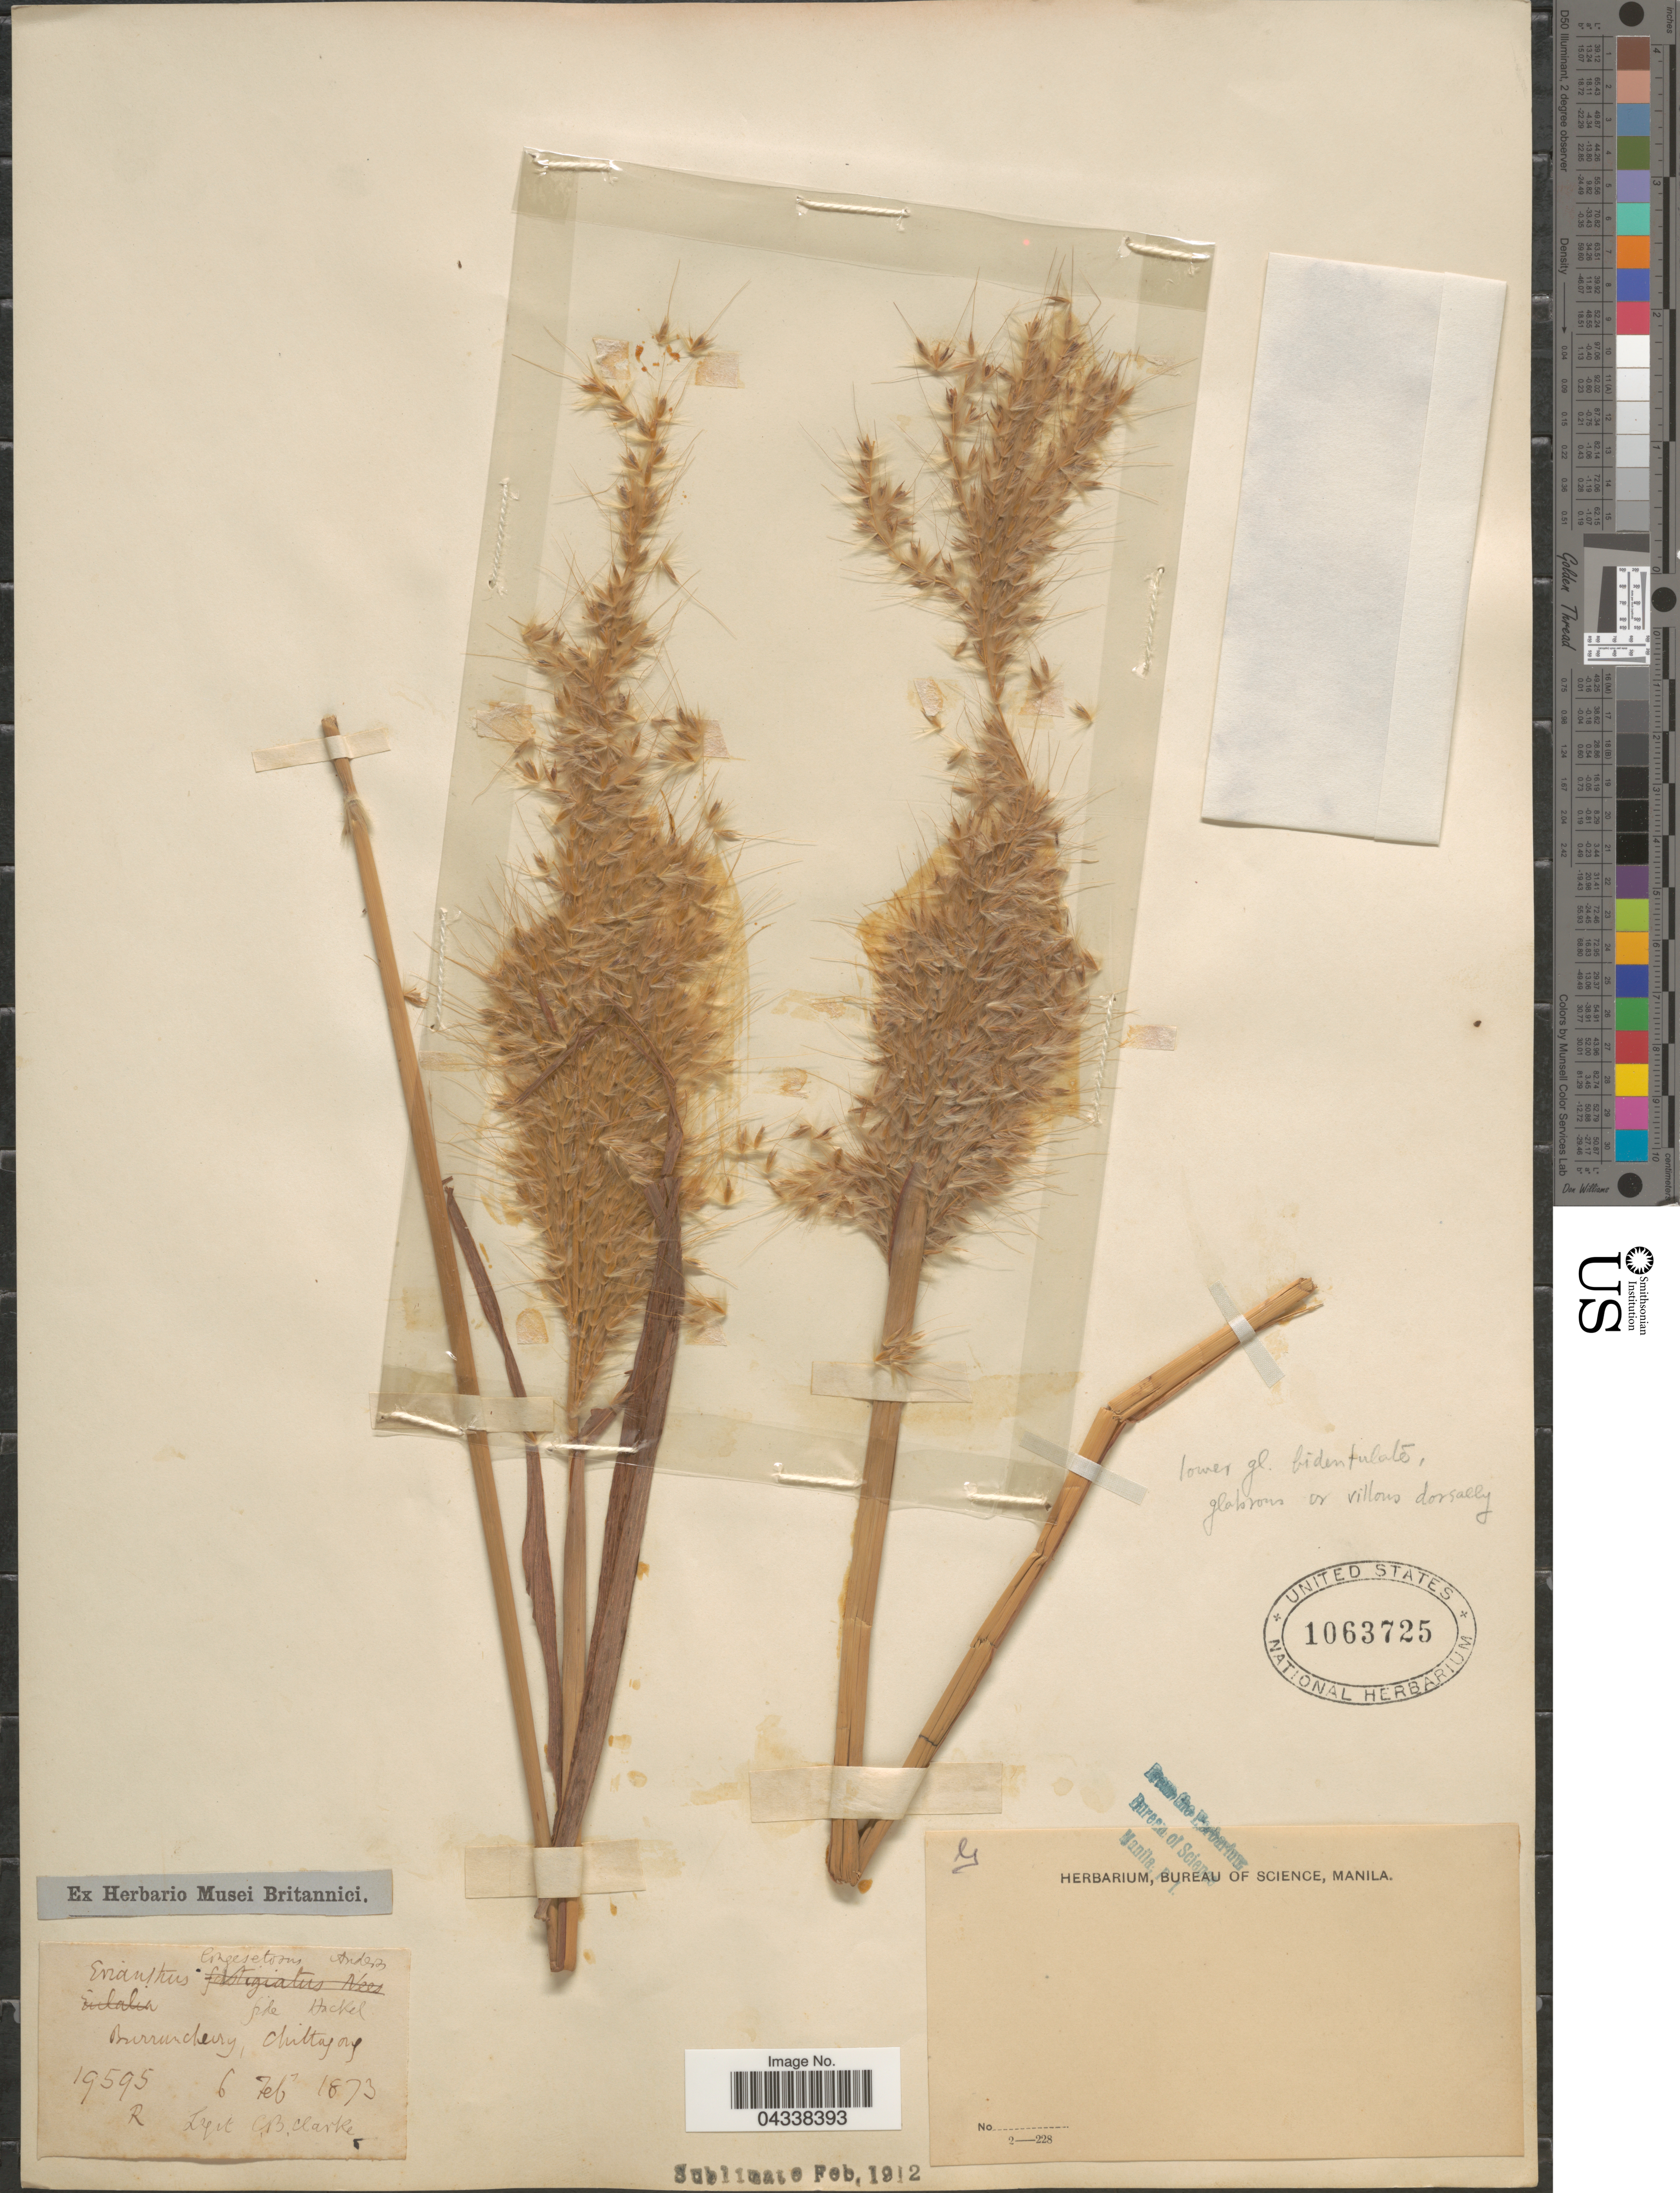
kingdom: Plantae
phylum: Tracheophyta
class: Liliopsida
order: Poales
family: Poaceae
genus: Saccharum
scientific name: Saccharum longisetosum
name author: V. Naray. ex Bor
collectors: C. B. Clarke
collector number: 19595R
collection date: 1873-02-06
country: Bangladesh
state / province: Chittagong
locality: Burruncherry.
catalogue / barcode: US 1063725